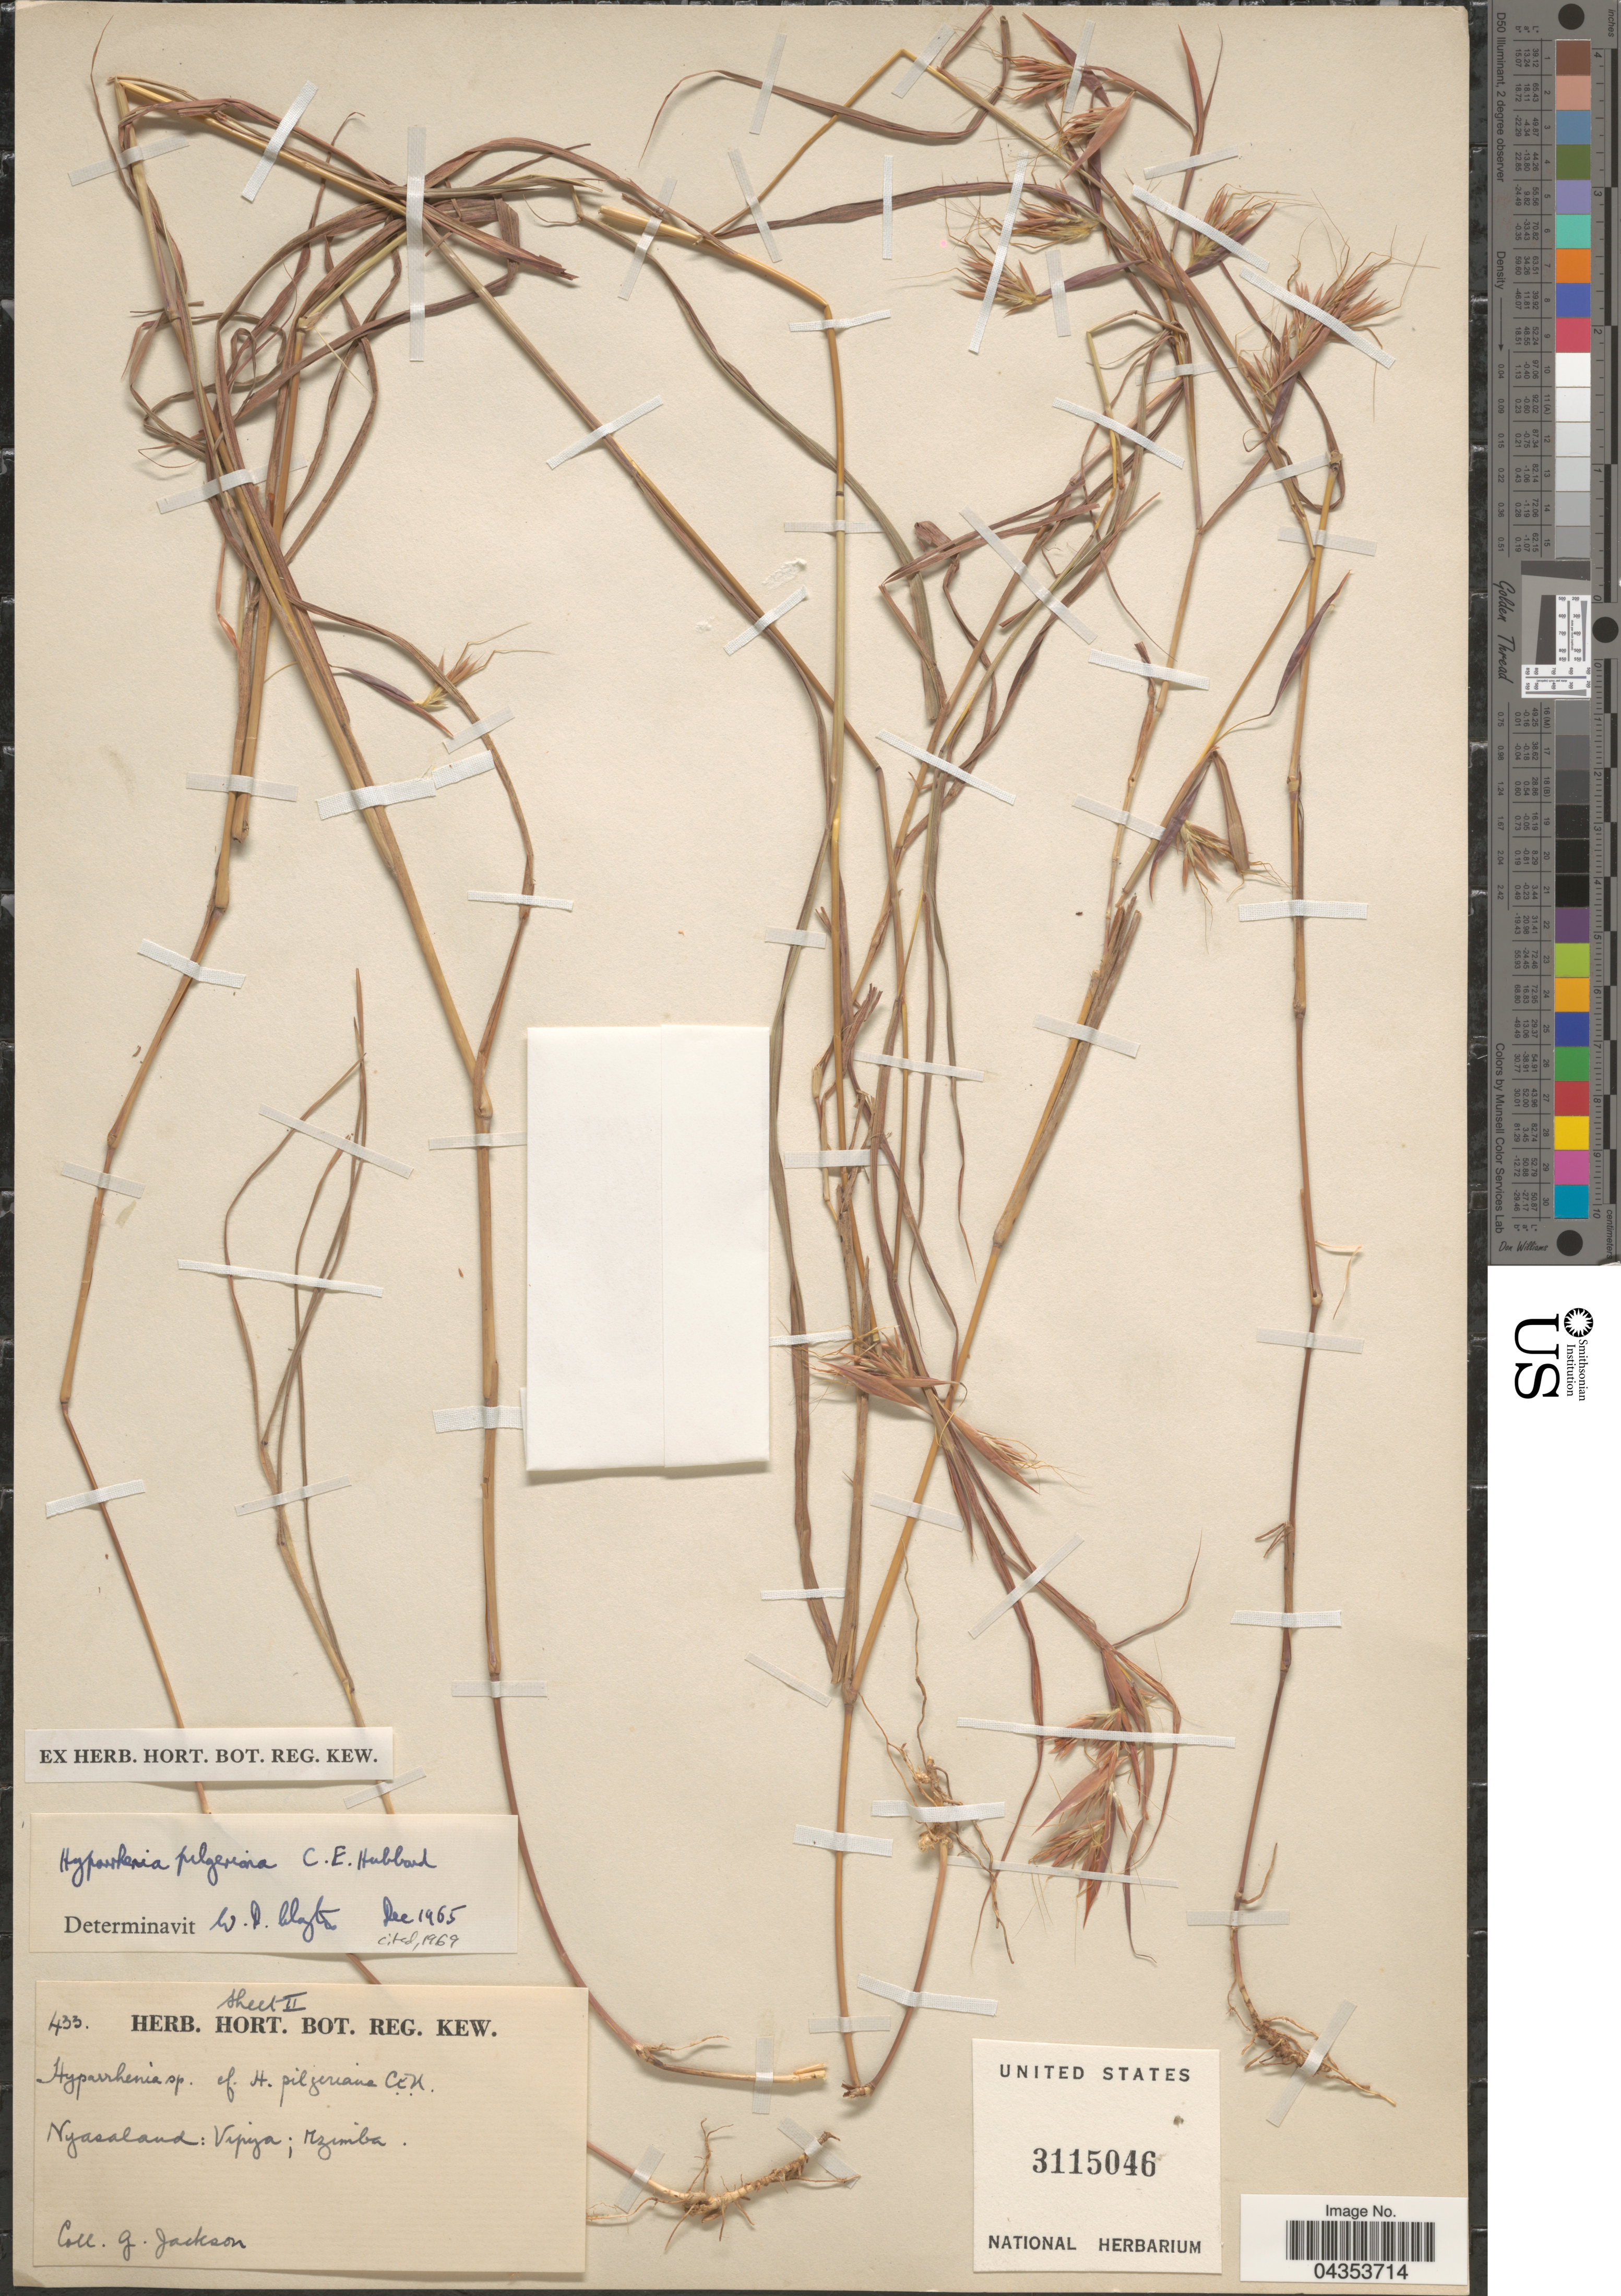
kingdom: Plantae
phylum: Tracheophyta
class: Liliopsida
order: Poales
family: Poaceae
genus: Hyparrhenia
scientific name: Hyparrhenia pilgeriana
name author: C.E. Hubb.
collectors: G. Jackson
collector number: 433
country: Malawi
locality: Vipya, Mzimba.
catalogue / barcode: US 3115046